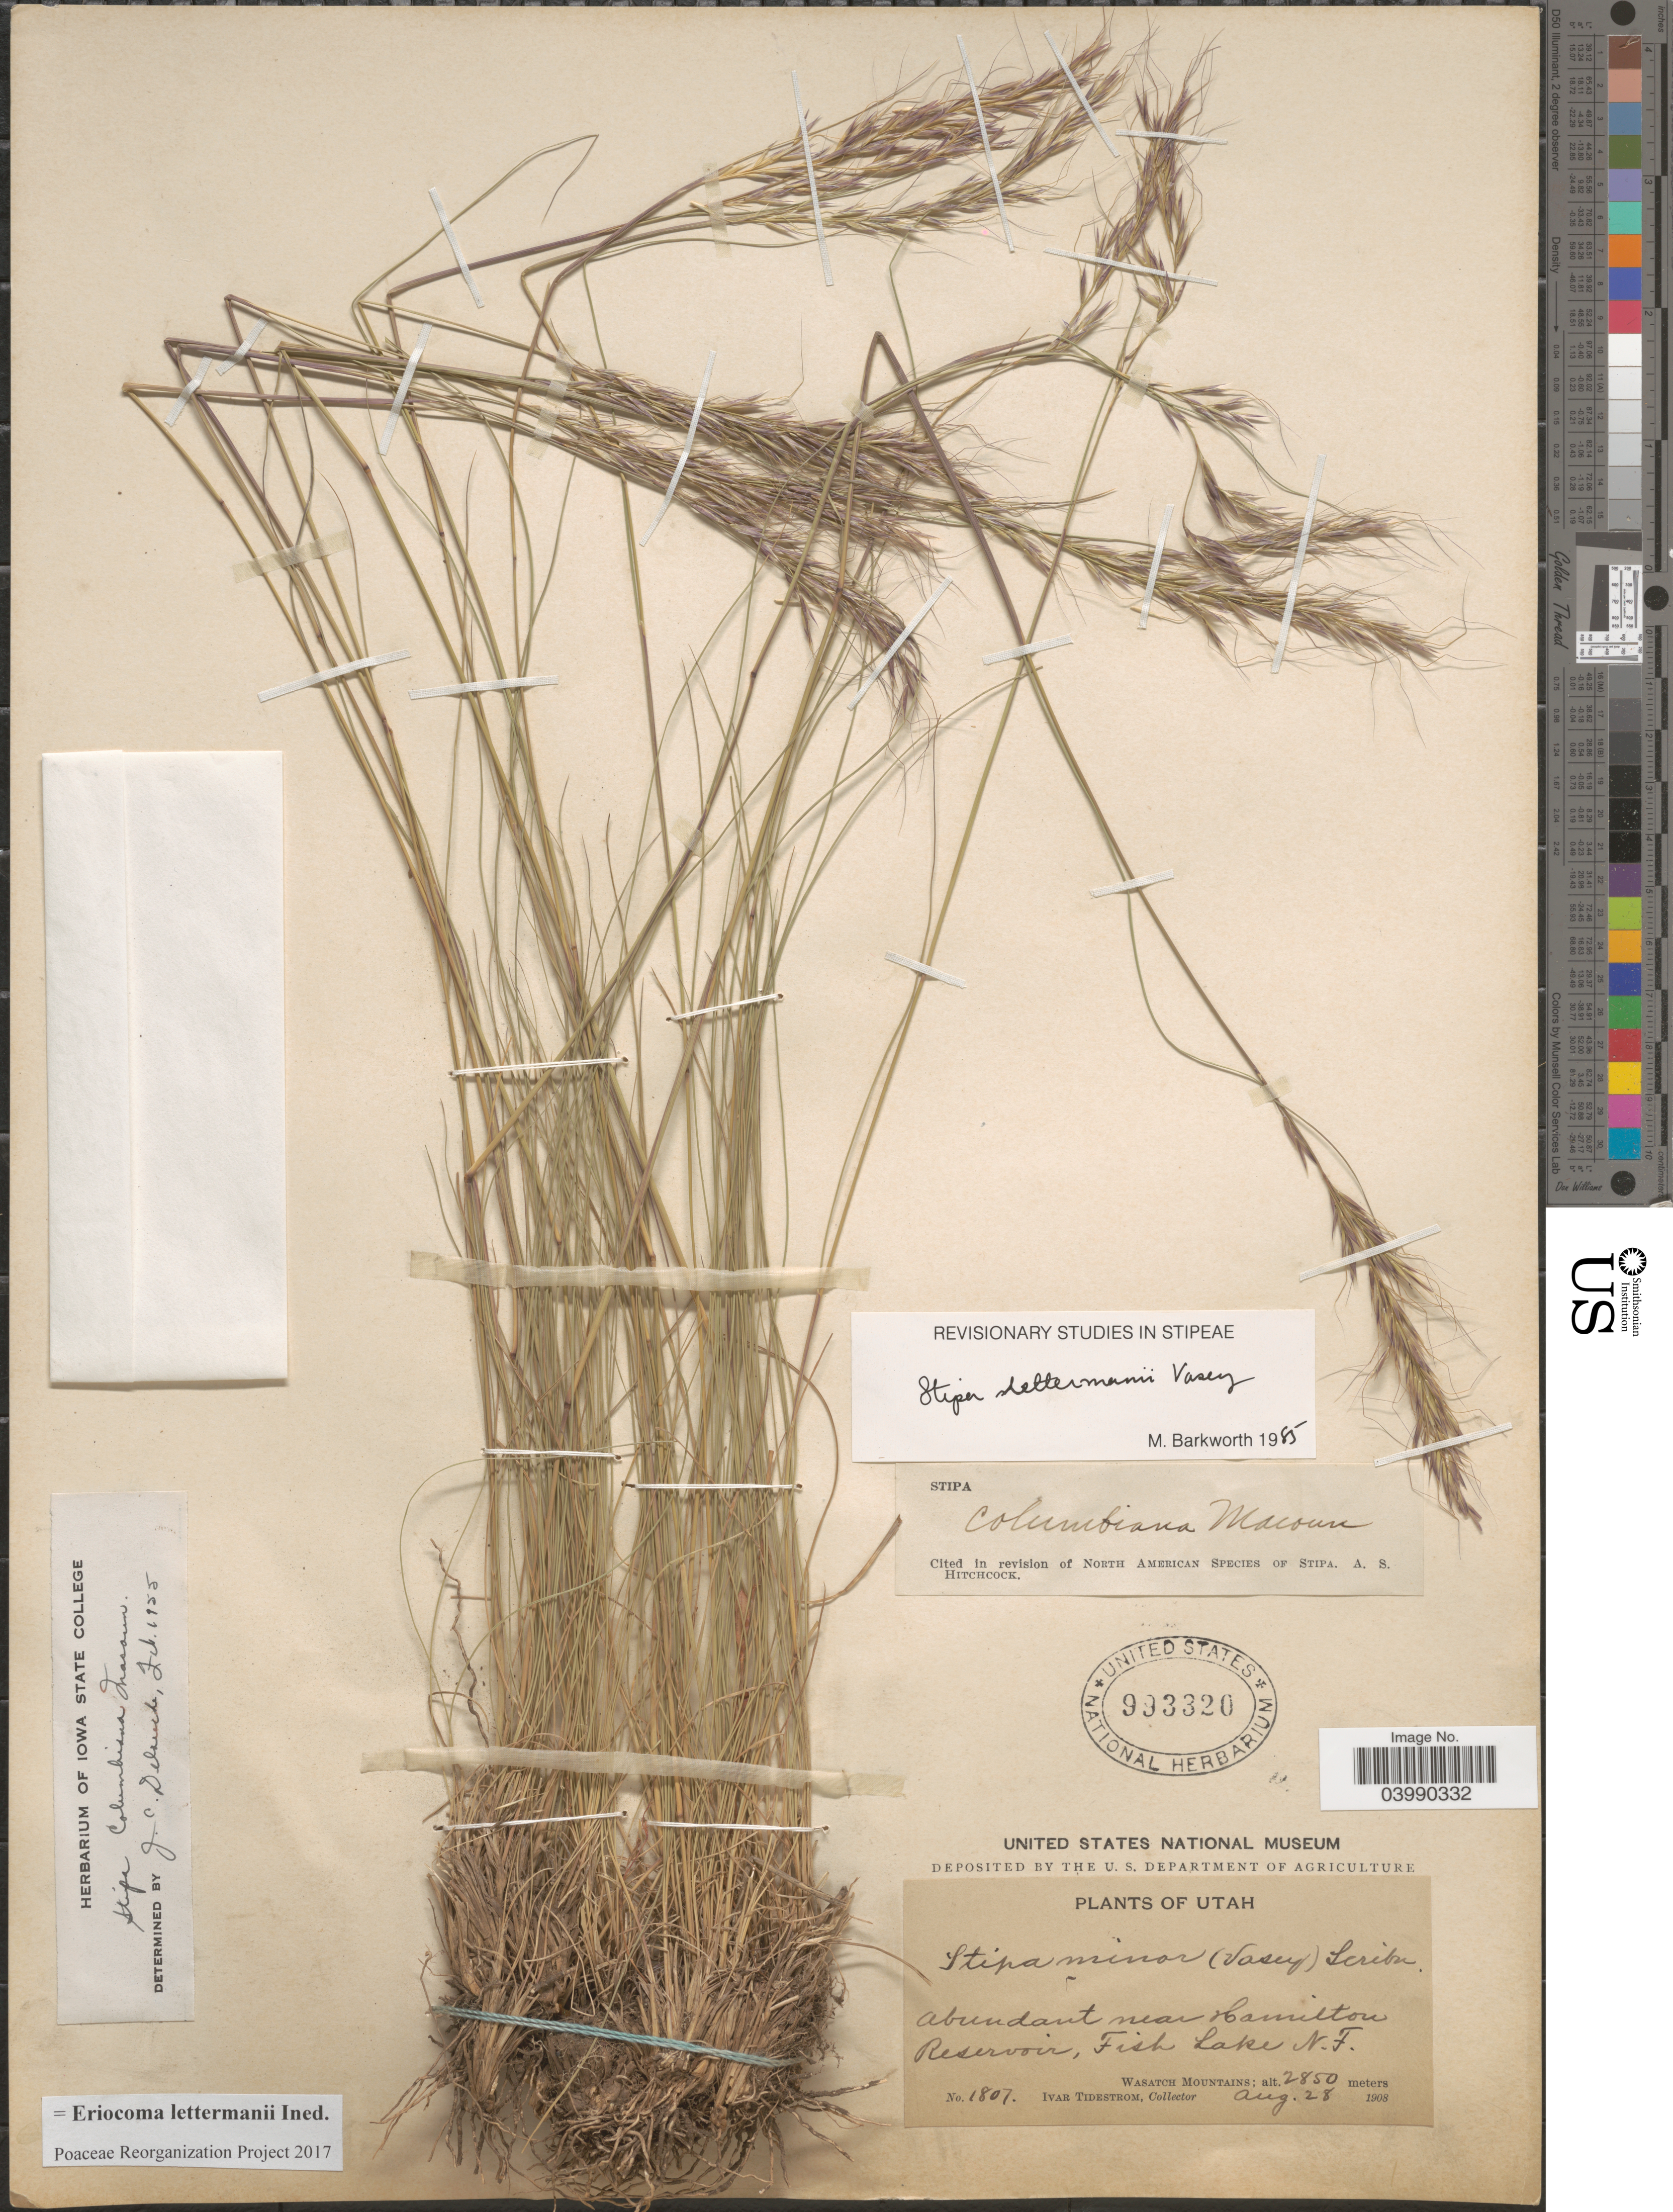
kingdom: Plantae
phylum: Tracheophyta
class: Liliopsida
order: Poales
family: Poaceae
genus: Eriocoma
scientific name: Eriocoma lettermanii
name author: (Vasey) Romasch.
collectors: I. F. Tidestrom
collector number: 1807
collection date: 1908-08-28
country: United States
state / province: Utah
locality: Near Hamilton Reservoir, Fish Lake N.F. Wasatch Mountains.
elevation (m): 2850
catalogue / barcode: US 993320